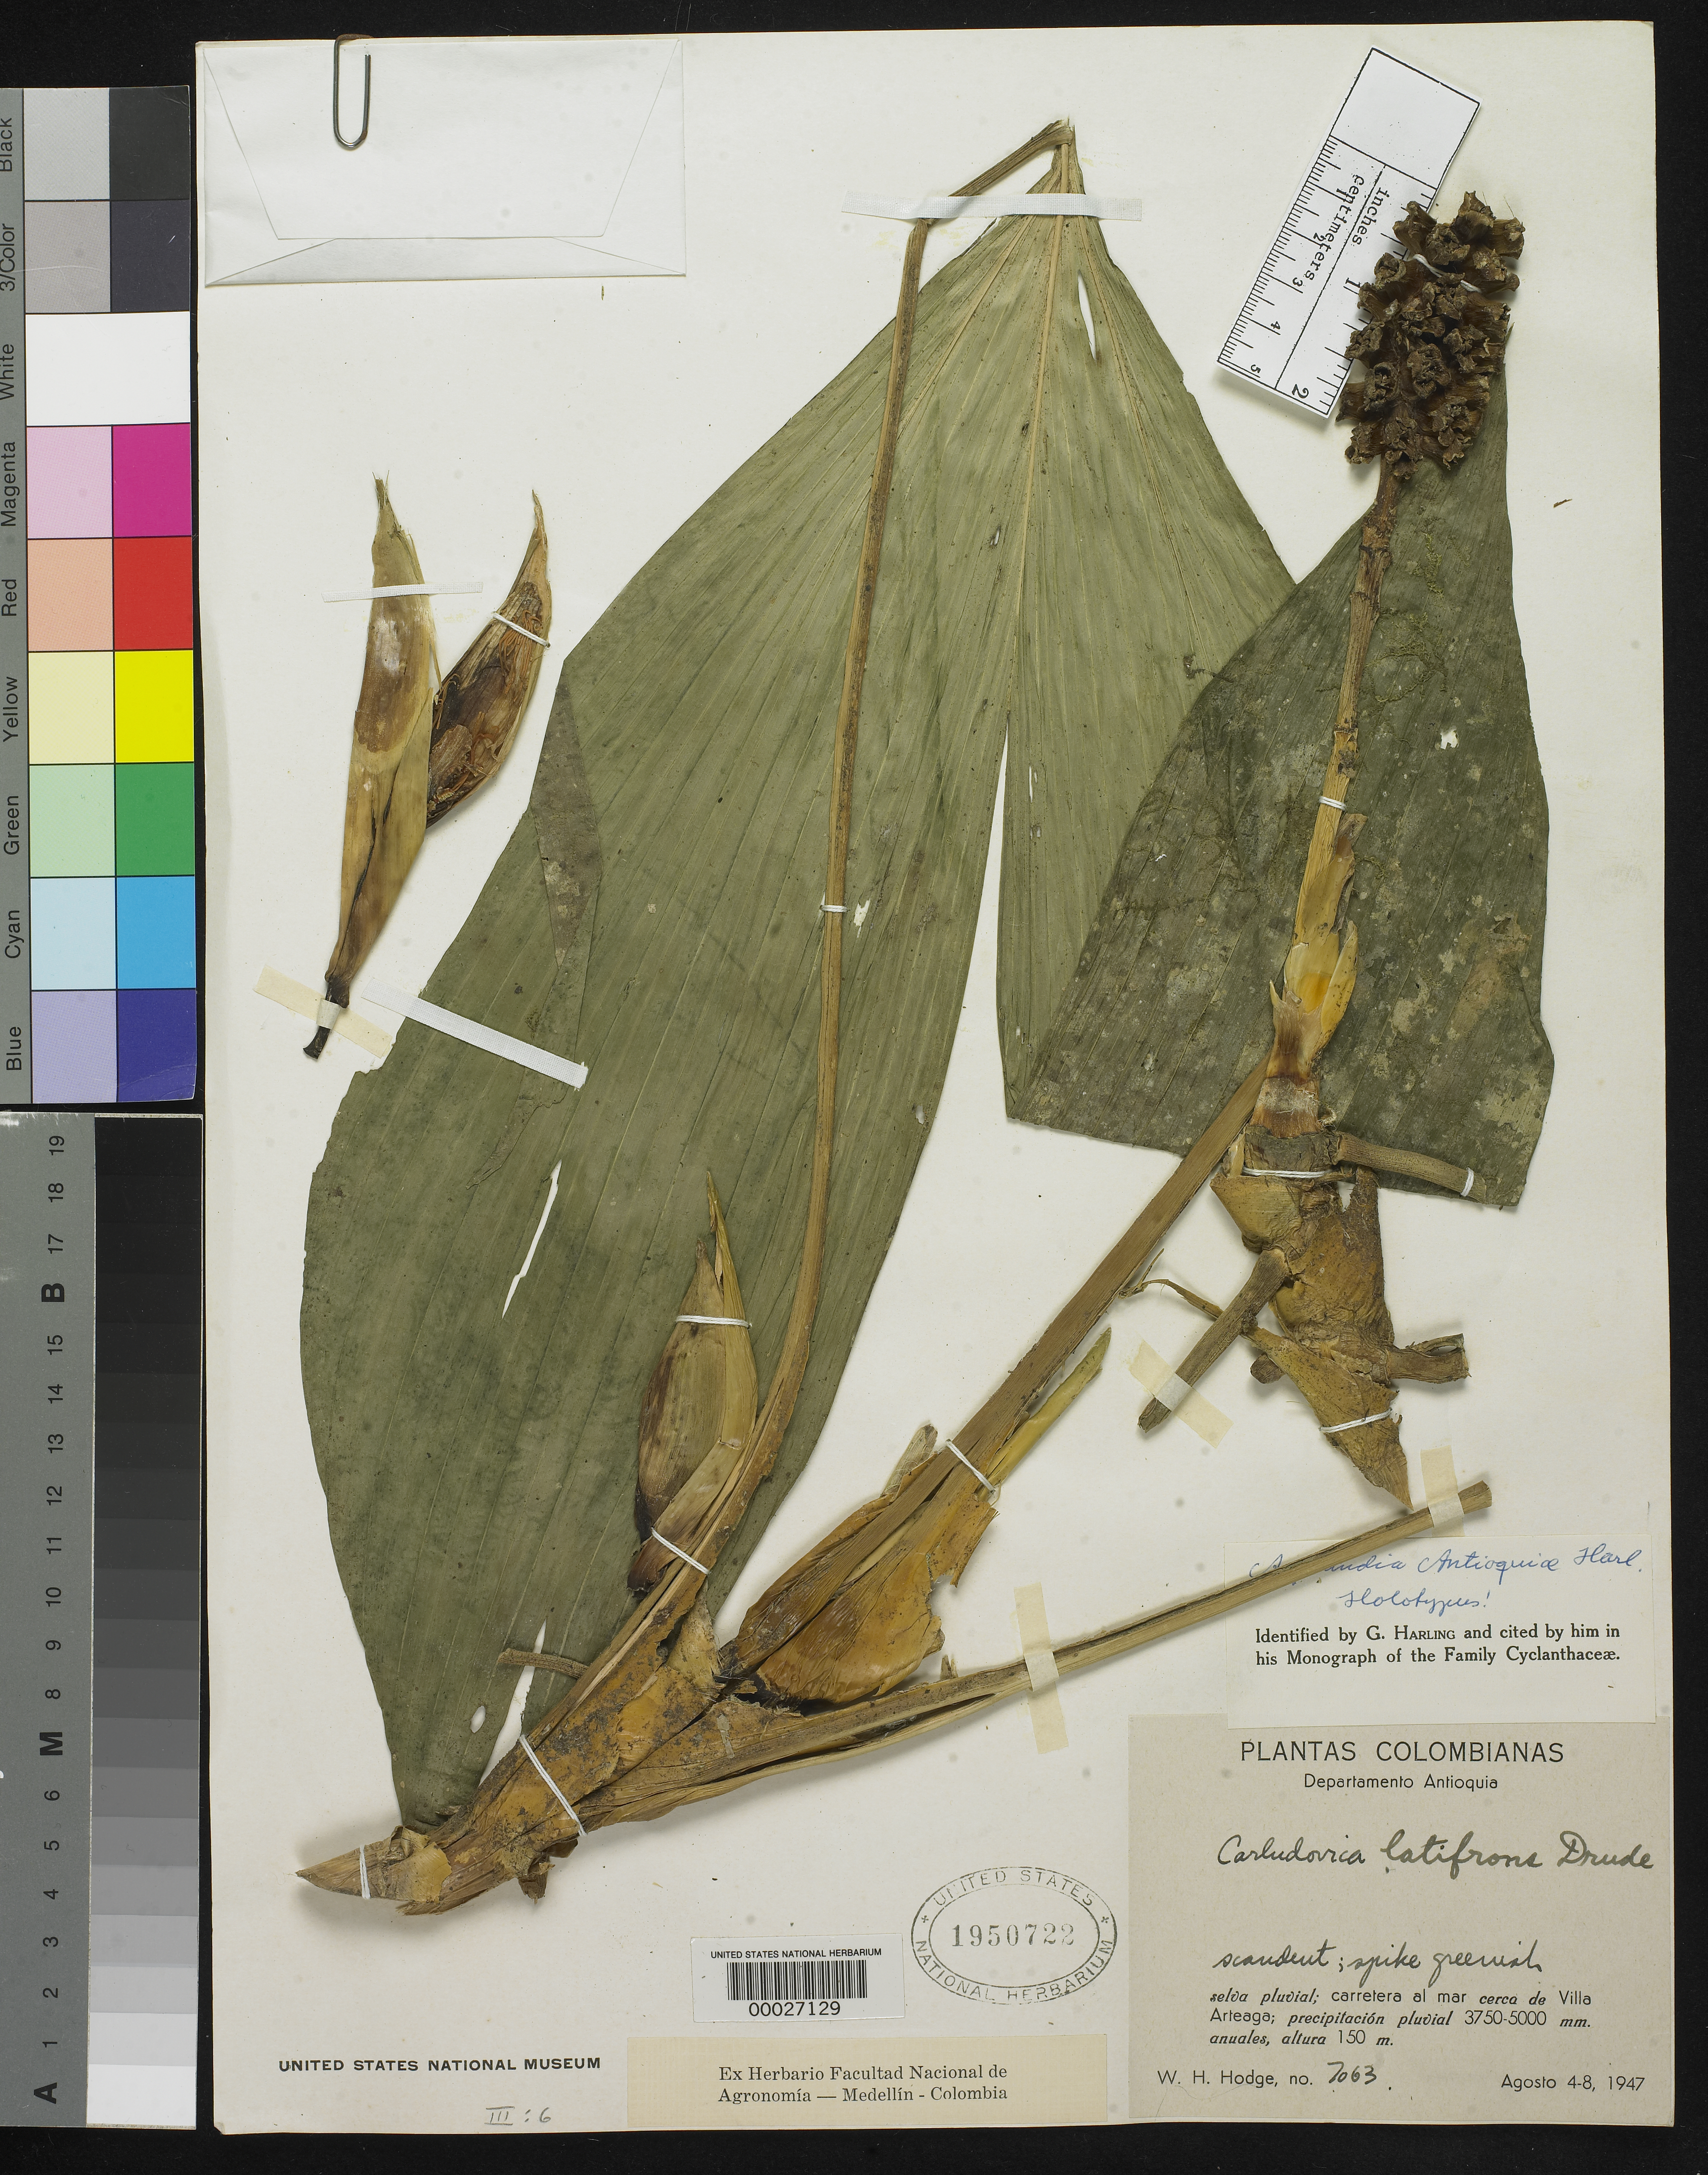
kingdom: Plantae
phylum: Tracheophyta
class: Liliopsida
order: Pandanales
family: Cyclanthaceae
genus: Asplundia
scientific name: Asplundia antioquiae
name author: Harling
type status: Holotype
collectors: W. Hodge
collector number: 7063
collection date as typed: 04 Aug 1947 to 08 Aug 1947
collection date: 1947-08-04/1947-08-08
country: Colombia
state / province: Antioquia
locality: Villa Arteaga.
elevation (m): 150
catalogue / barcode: US 1950722